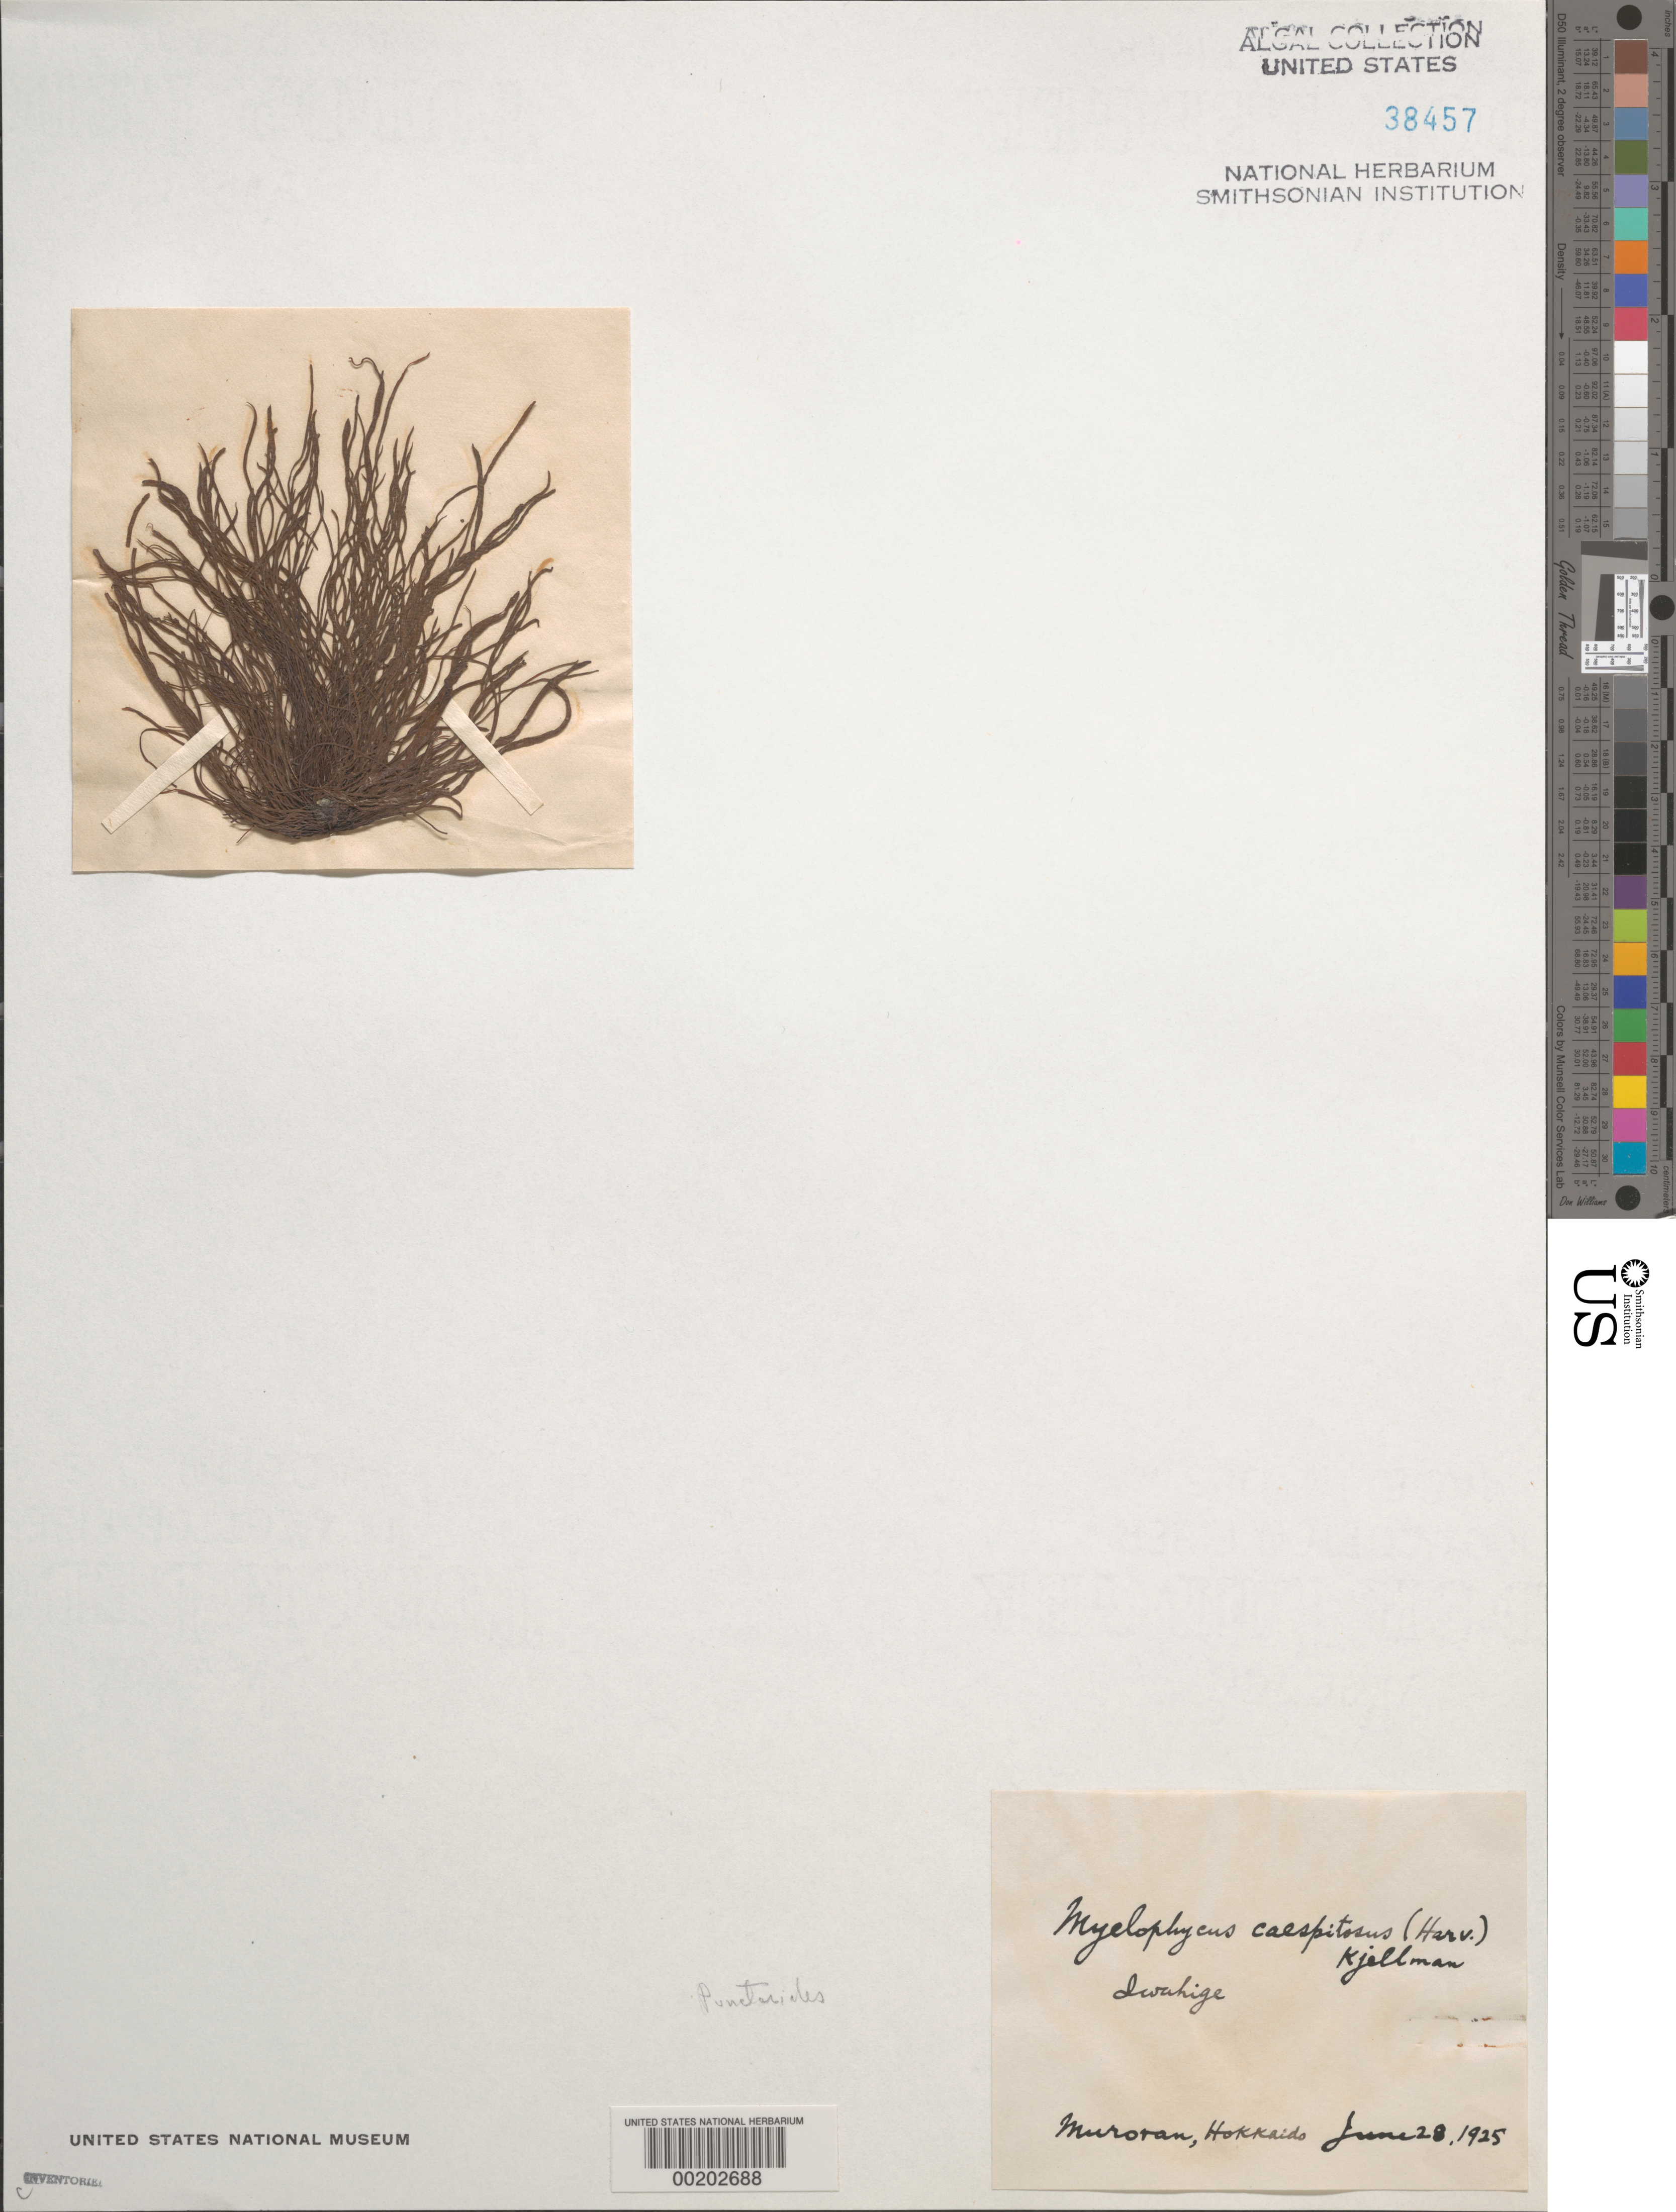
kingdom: Chromista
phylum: Ochrophyta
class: Phaeophyceae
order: Dictyosiphonales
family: Punctariaceae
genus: Myelophycus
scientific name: Myelophycus caespitosus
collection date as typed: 28 Jun 1925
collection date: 1925-06-28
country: Japan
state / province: Hokkaido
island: Hokkaido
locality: Muroran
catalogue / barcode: US 38457